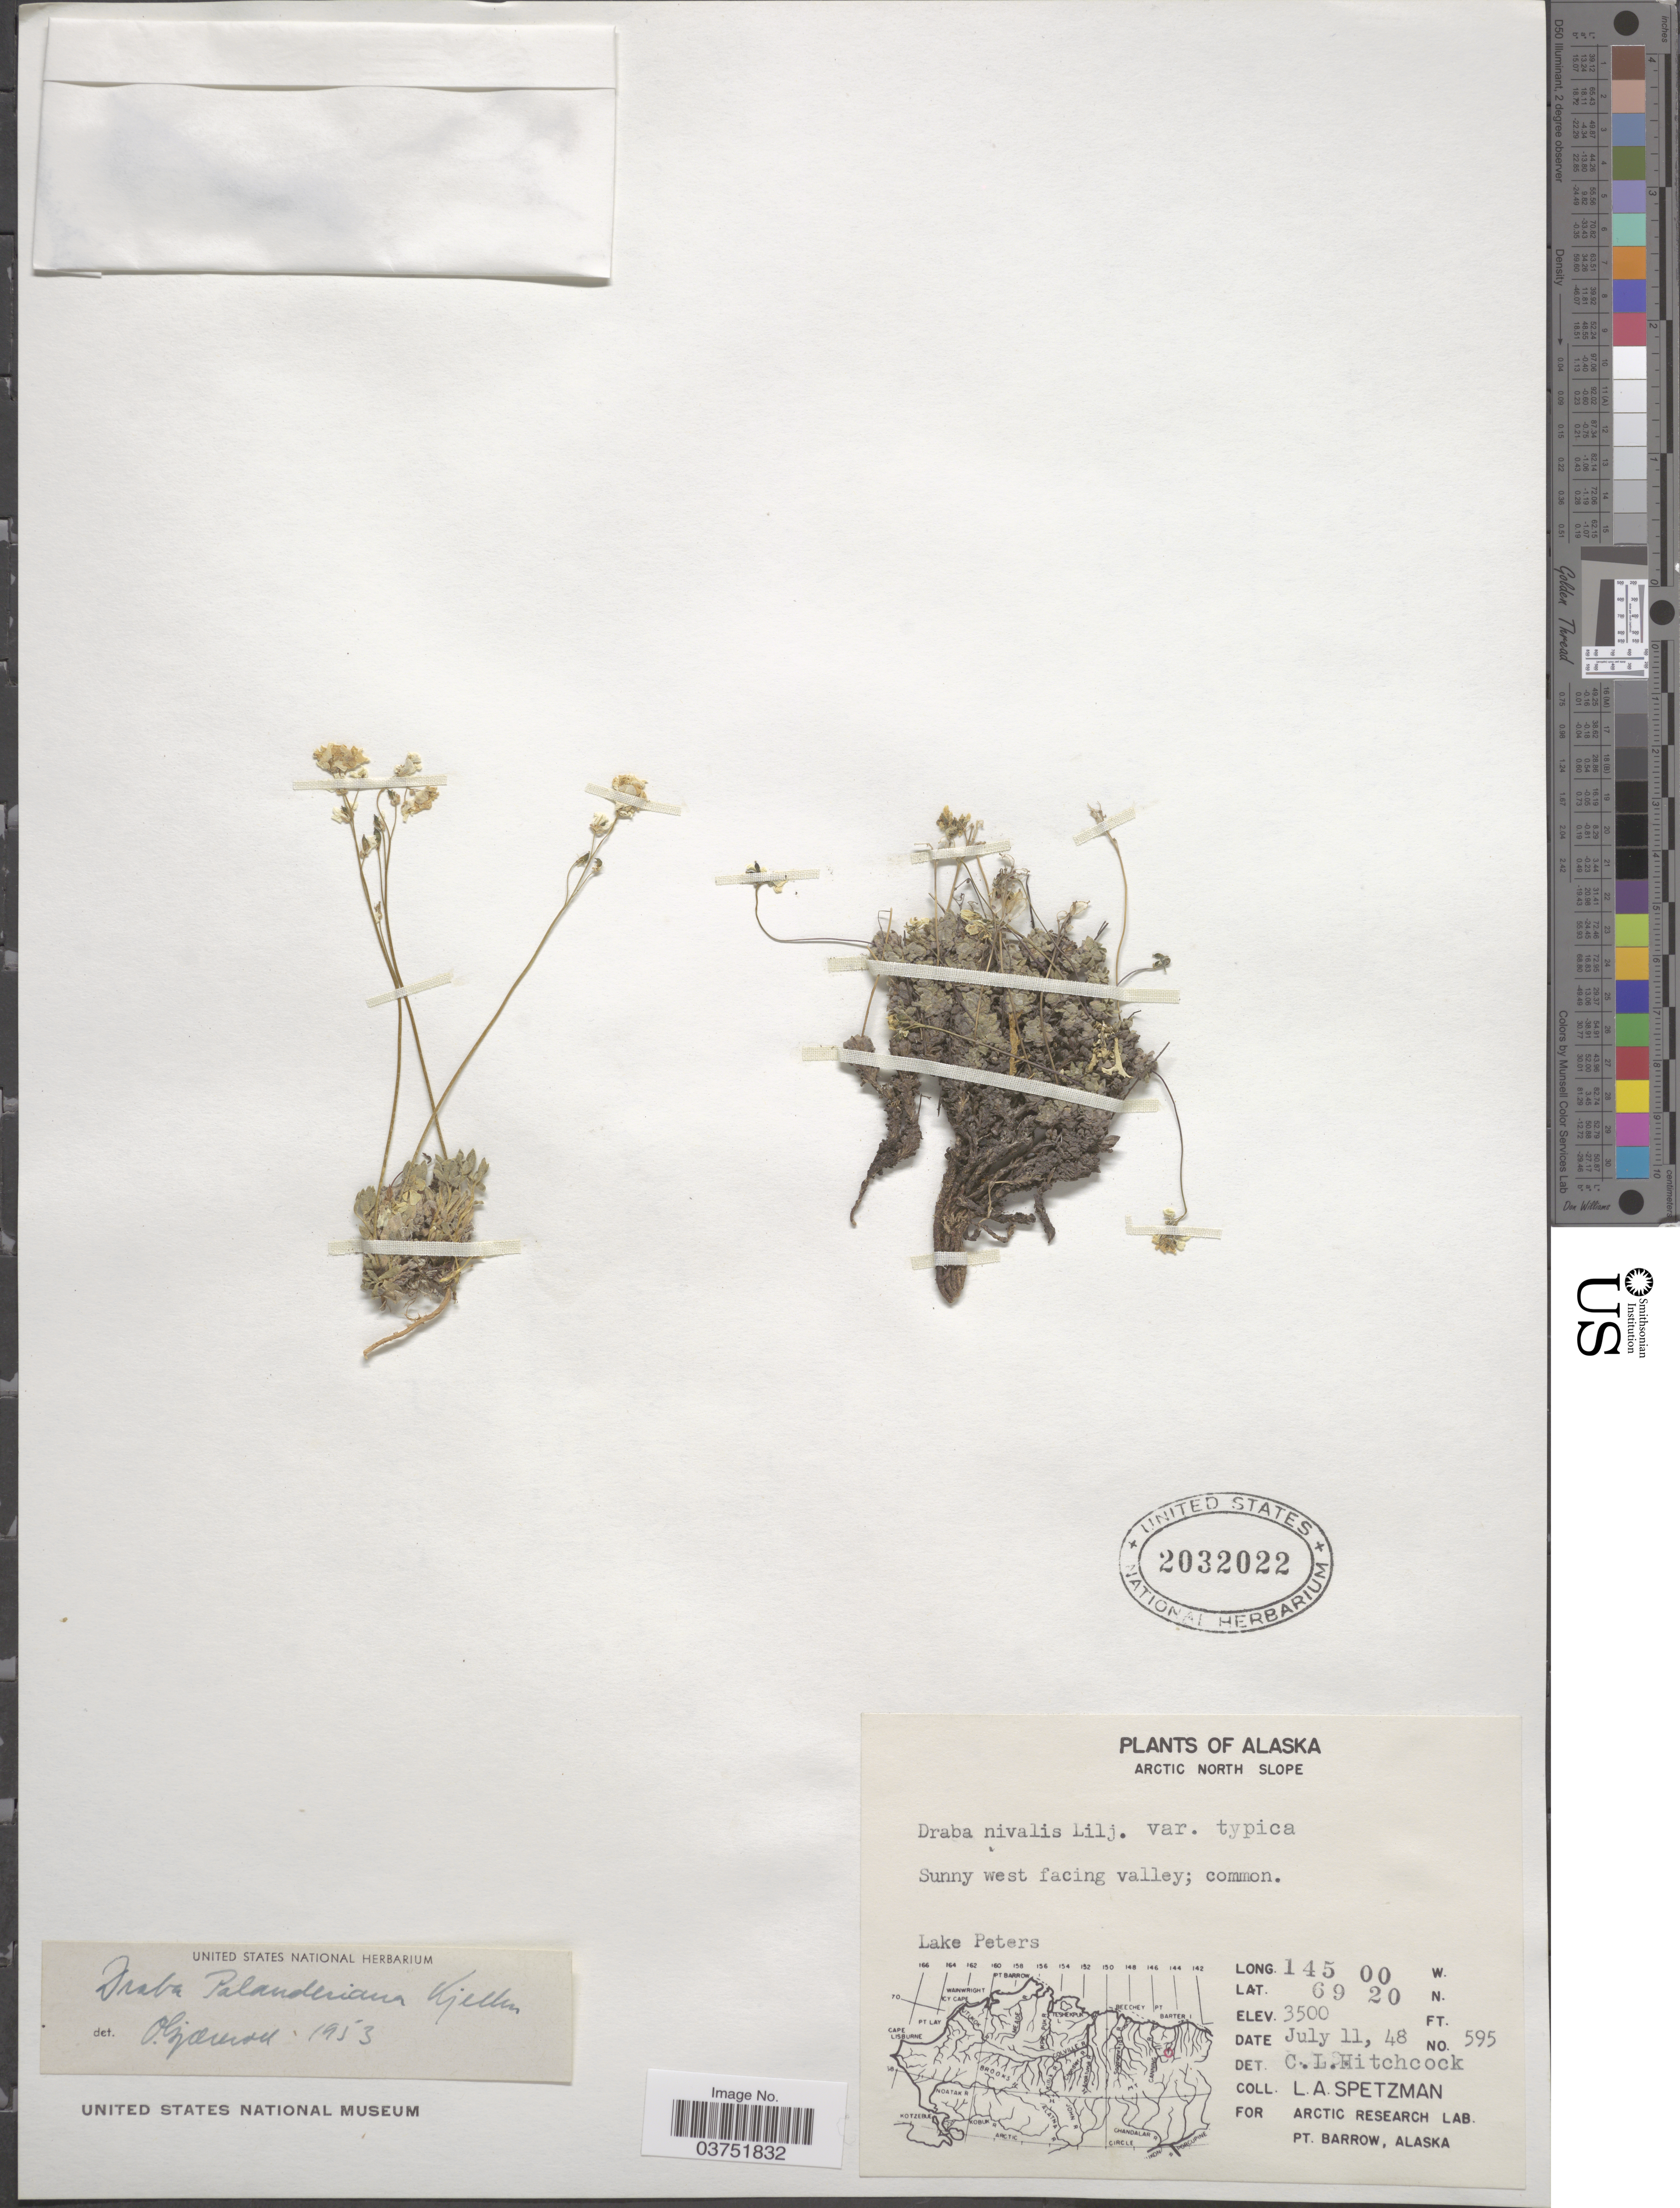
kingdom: Plantae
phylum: Tracheophyta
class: Magnoliopsida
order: Brassicales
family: Brassicaceae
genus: Draba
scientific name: Draba nivalis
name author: Lilj.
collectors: L. Spetzman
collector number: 595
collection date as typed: Transcribed d/m/y: 11/7/48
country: United States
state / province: Alaska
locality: Arctic North Slope. Sunny west facing valley. Lake Peters.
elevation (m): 1067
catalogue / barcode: US 2032022